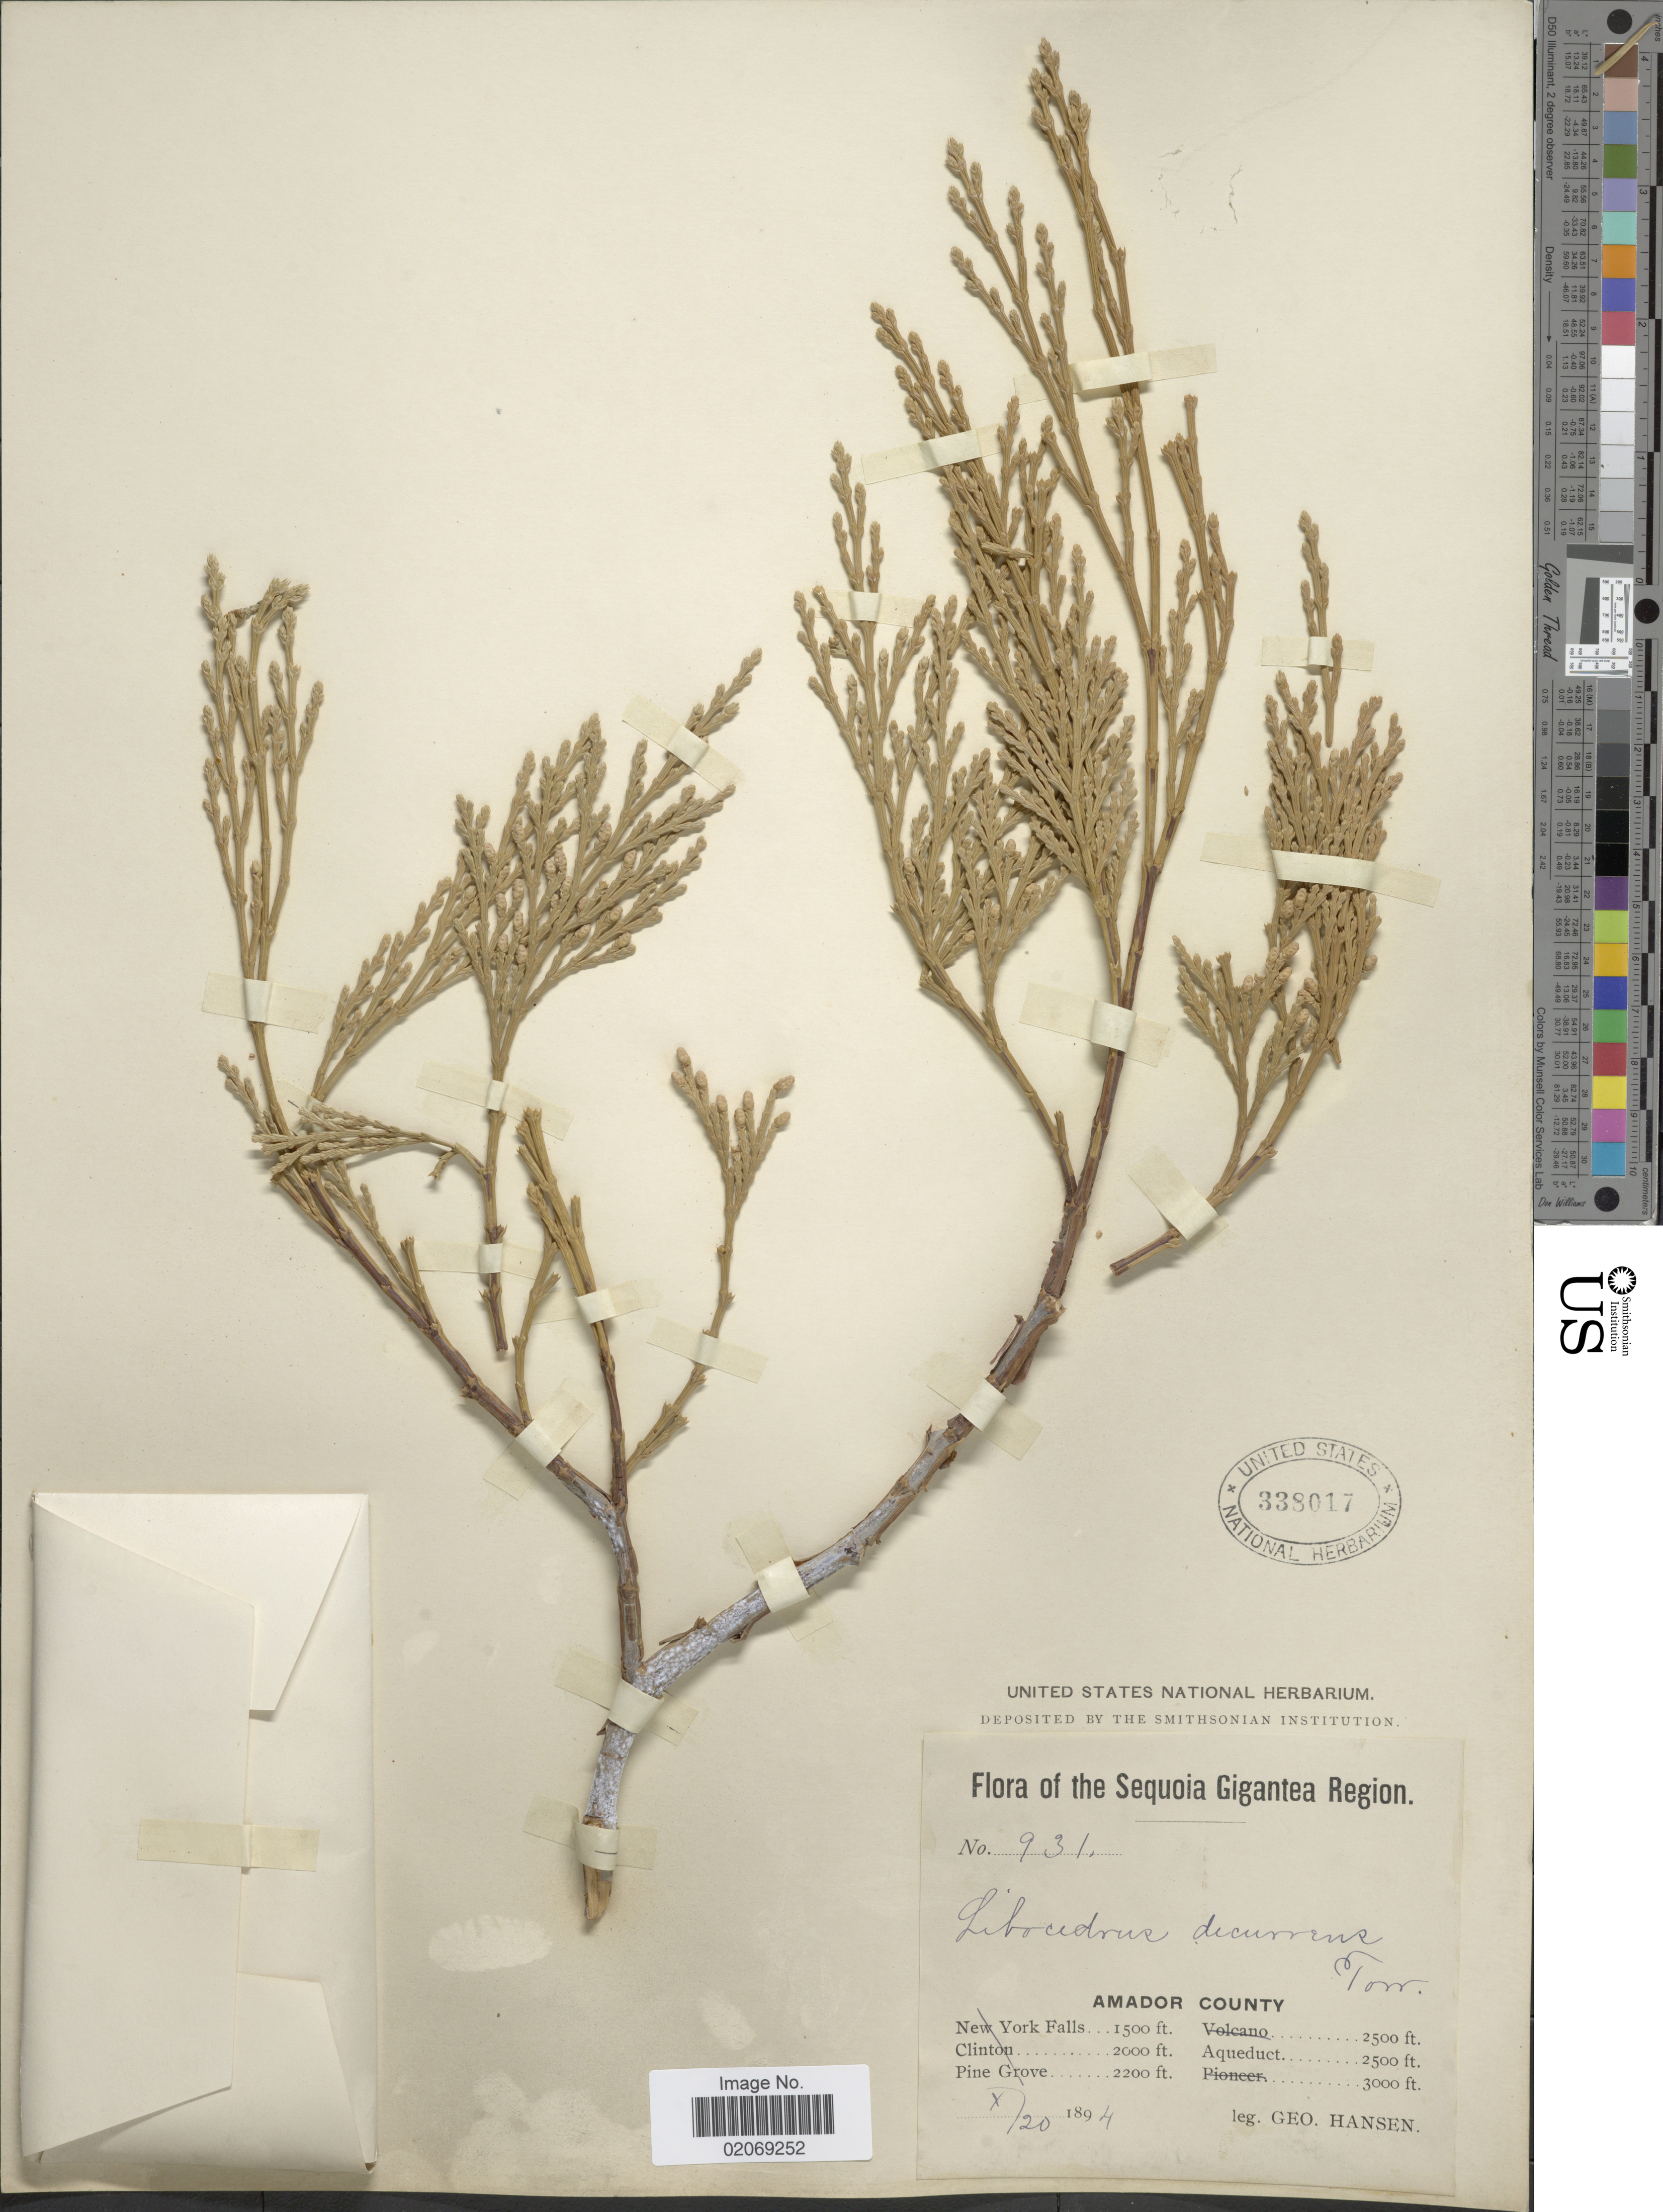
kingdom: Plantae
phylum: Tracheophyta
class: Pinopsida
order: Pinales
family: Cupressaceae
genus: Libocedrus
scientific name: Libocedrus decurrens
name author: Torr.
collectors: G. Hansen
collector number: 931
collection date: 1894-10-20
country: United States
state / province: California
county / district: Amador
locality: Sequoia Gigantea Region, Amador County, Aqueduct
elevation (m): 762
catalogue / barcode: US 338017